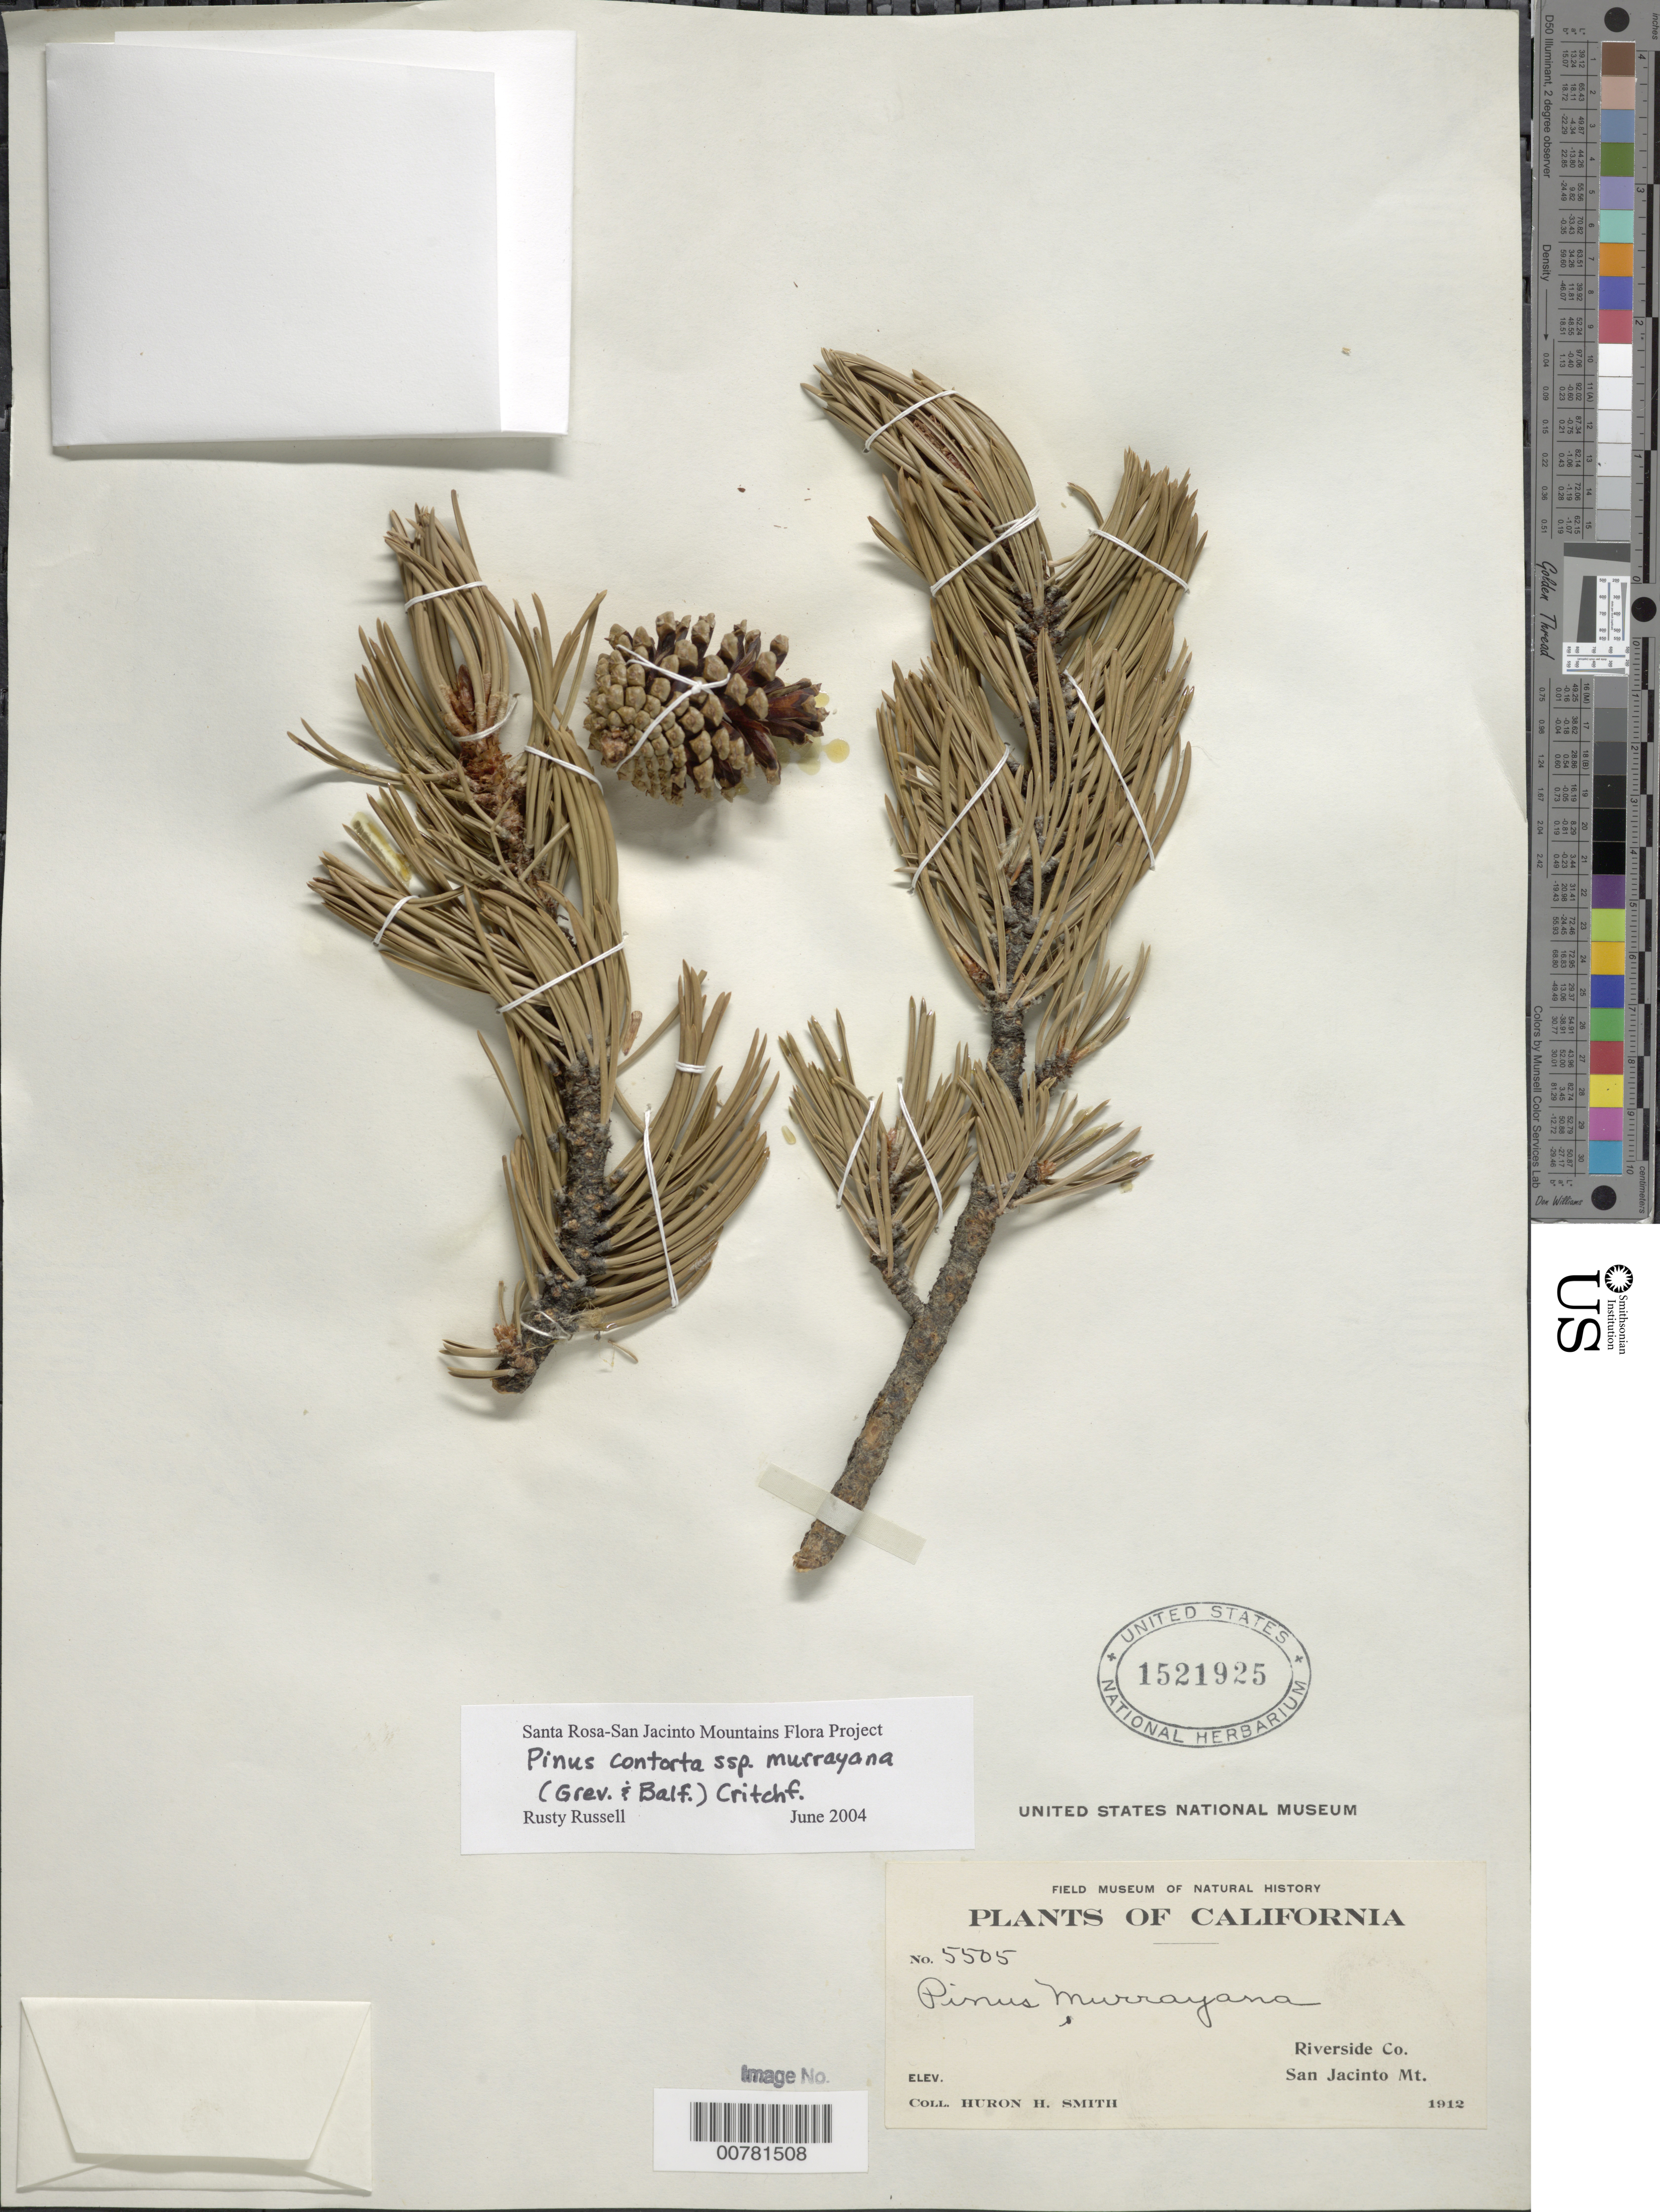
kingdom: Plantae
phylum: Tracheophyta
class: Pinopsida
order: Pinales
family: Pinaceae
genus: Pinus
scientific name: Pinus contorta var. murrayana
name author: (Balf.) S. Watson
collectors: Huron H. Smith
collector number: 5505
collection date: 1912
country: United States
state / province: California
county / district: Riverside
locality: Riverside Co. San Jacinto Mt.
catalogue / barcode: US 1521925